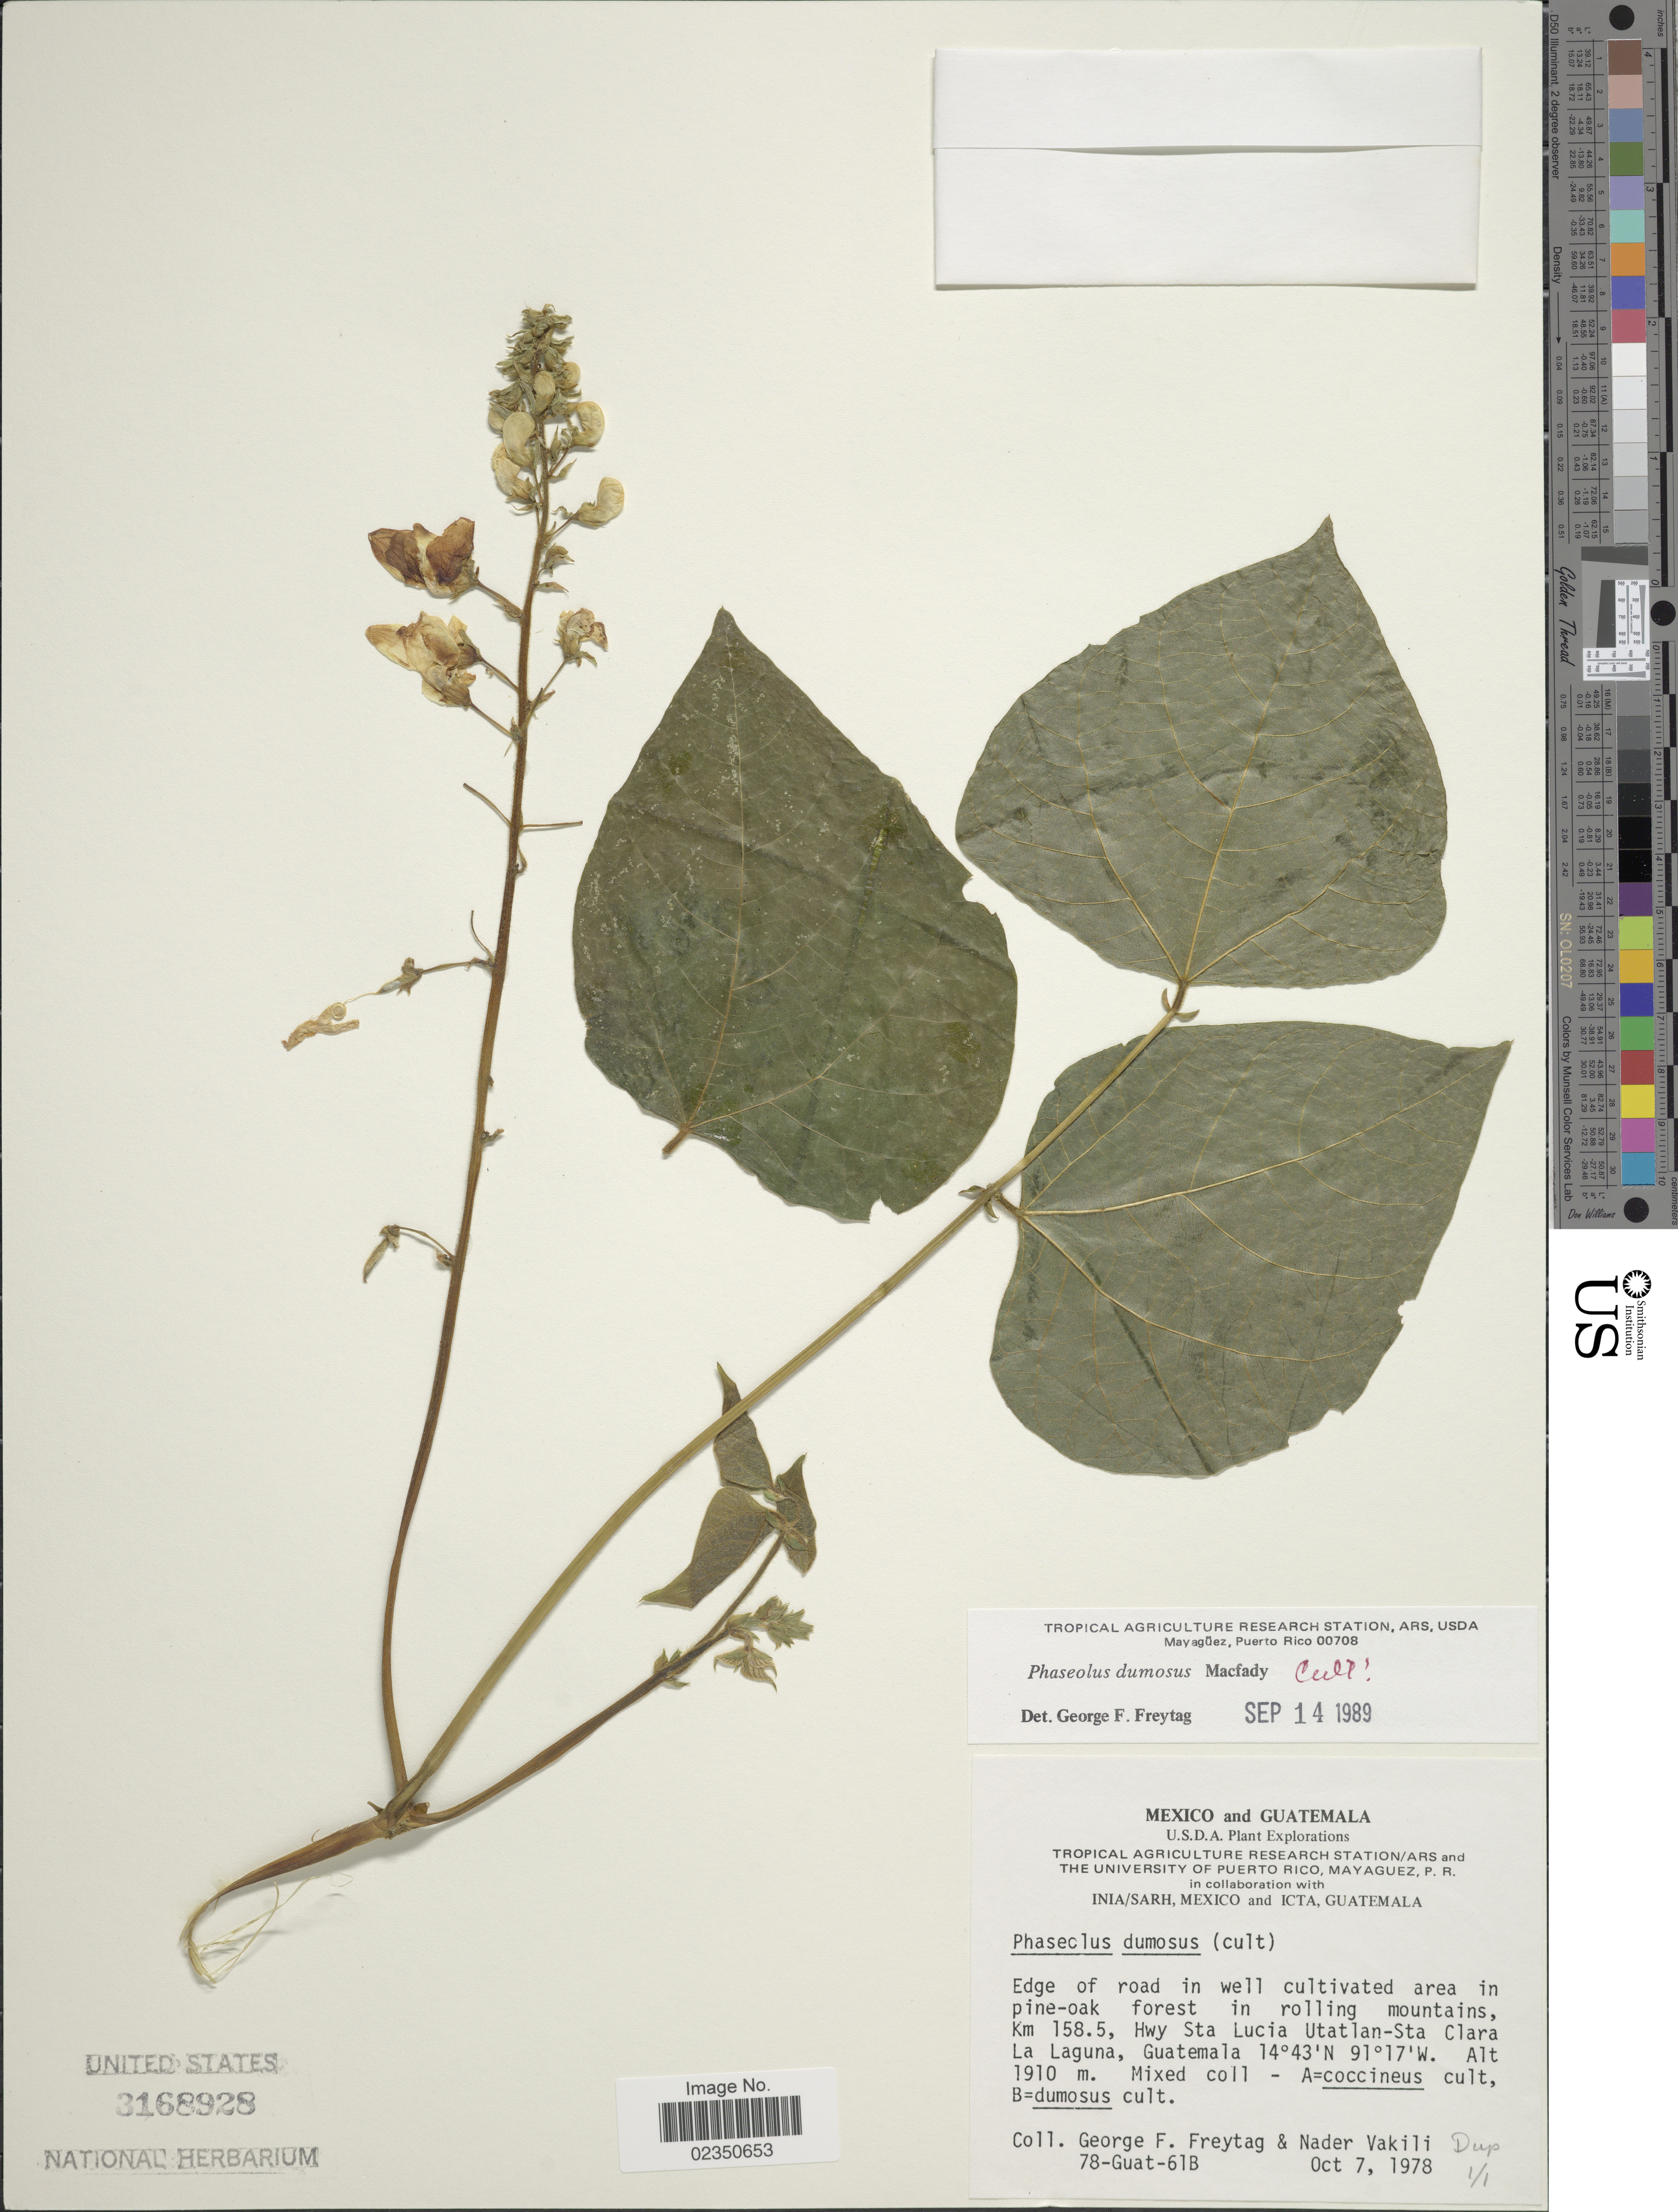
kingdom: Plantae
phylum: Tracheophyta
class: Magnoliopsida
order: Fabales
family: Fabaceae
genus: Phaseolus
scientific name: Phaseolus dumosus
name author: Macfad.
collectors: G. F. Freytag & N. Vakili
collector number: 78-Guat-61B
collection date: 1978-10-07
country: Guatemala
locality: Edge of road in well cultivated area in pine-oak forest in rollin mountains, Km 158.5, Hwy Sta Lucia Utatlan-Sta Clara La Laguna, cult.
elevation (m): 1910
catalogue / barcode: US 3168928